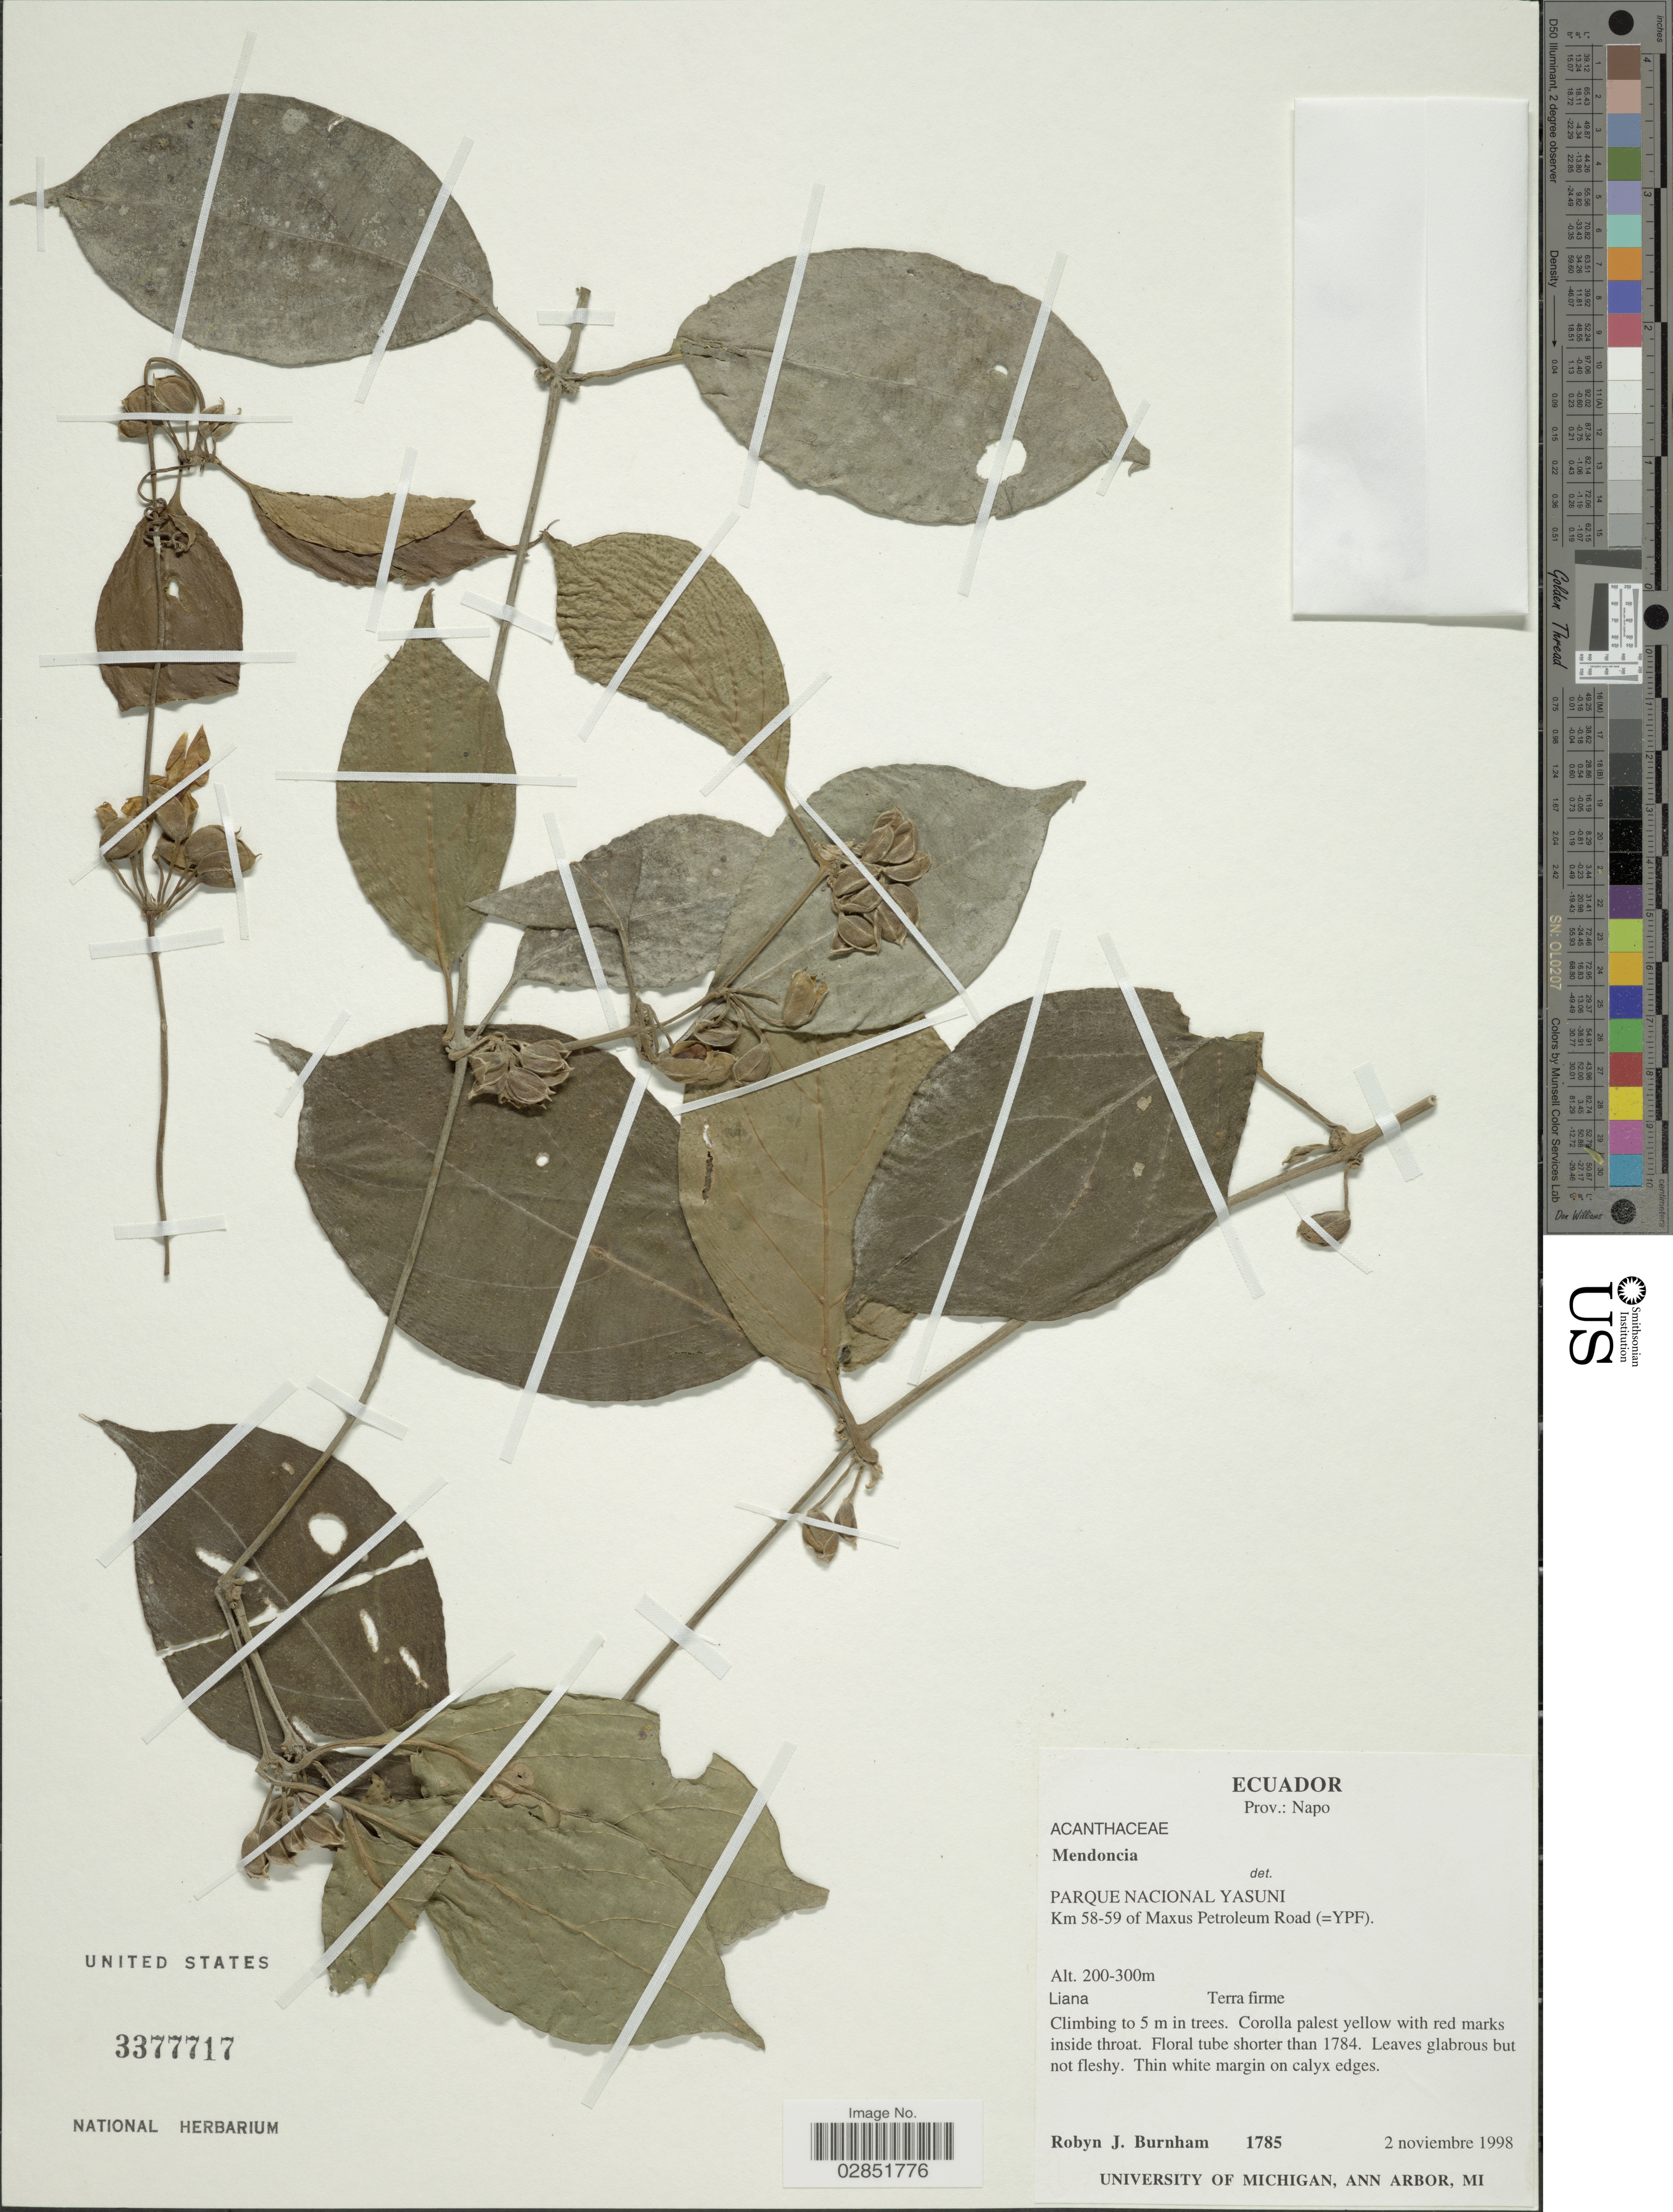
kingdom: Plantae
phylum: Tracheophyta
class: Magnoliopsida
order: Lamiales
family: Acanthaceae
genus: Mendoncia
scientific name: Mendoncia sp.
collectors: R. J. Burnham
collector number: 1785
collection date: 1998-11-02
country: Ecuador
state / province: Napo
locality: Prov.: Napo. Parque Nacional Yasuni. Km 58-59 of Maxus Petroleum Road (=YPF).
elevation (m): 200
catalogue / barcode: US 3377717